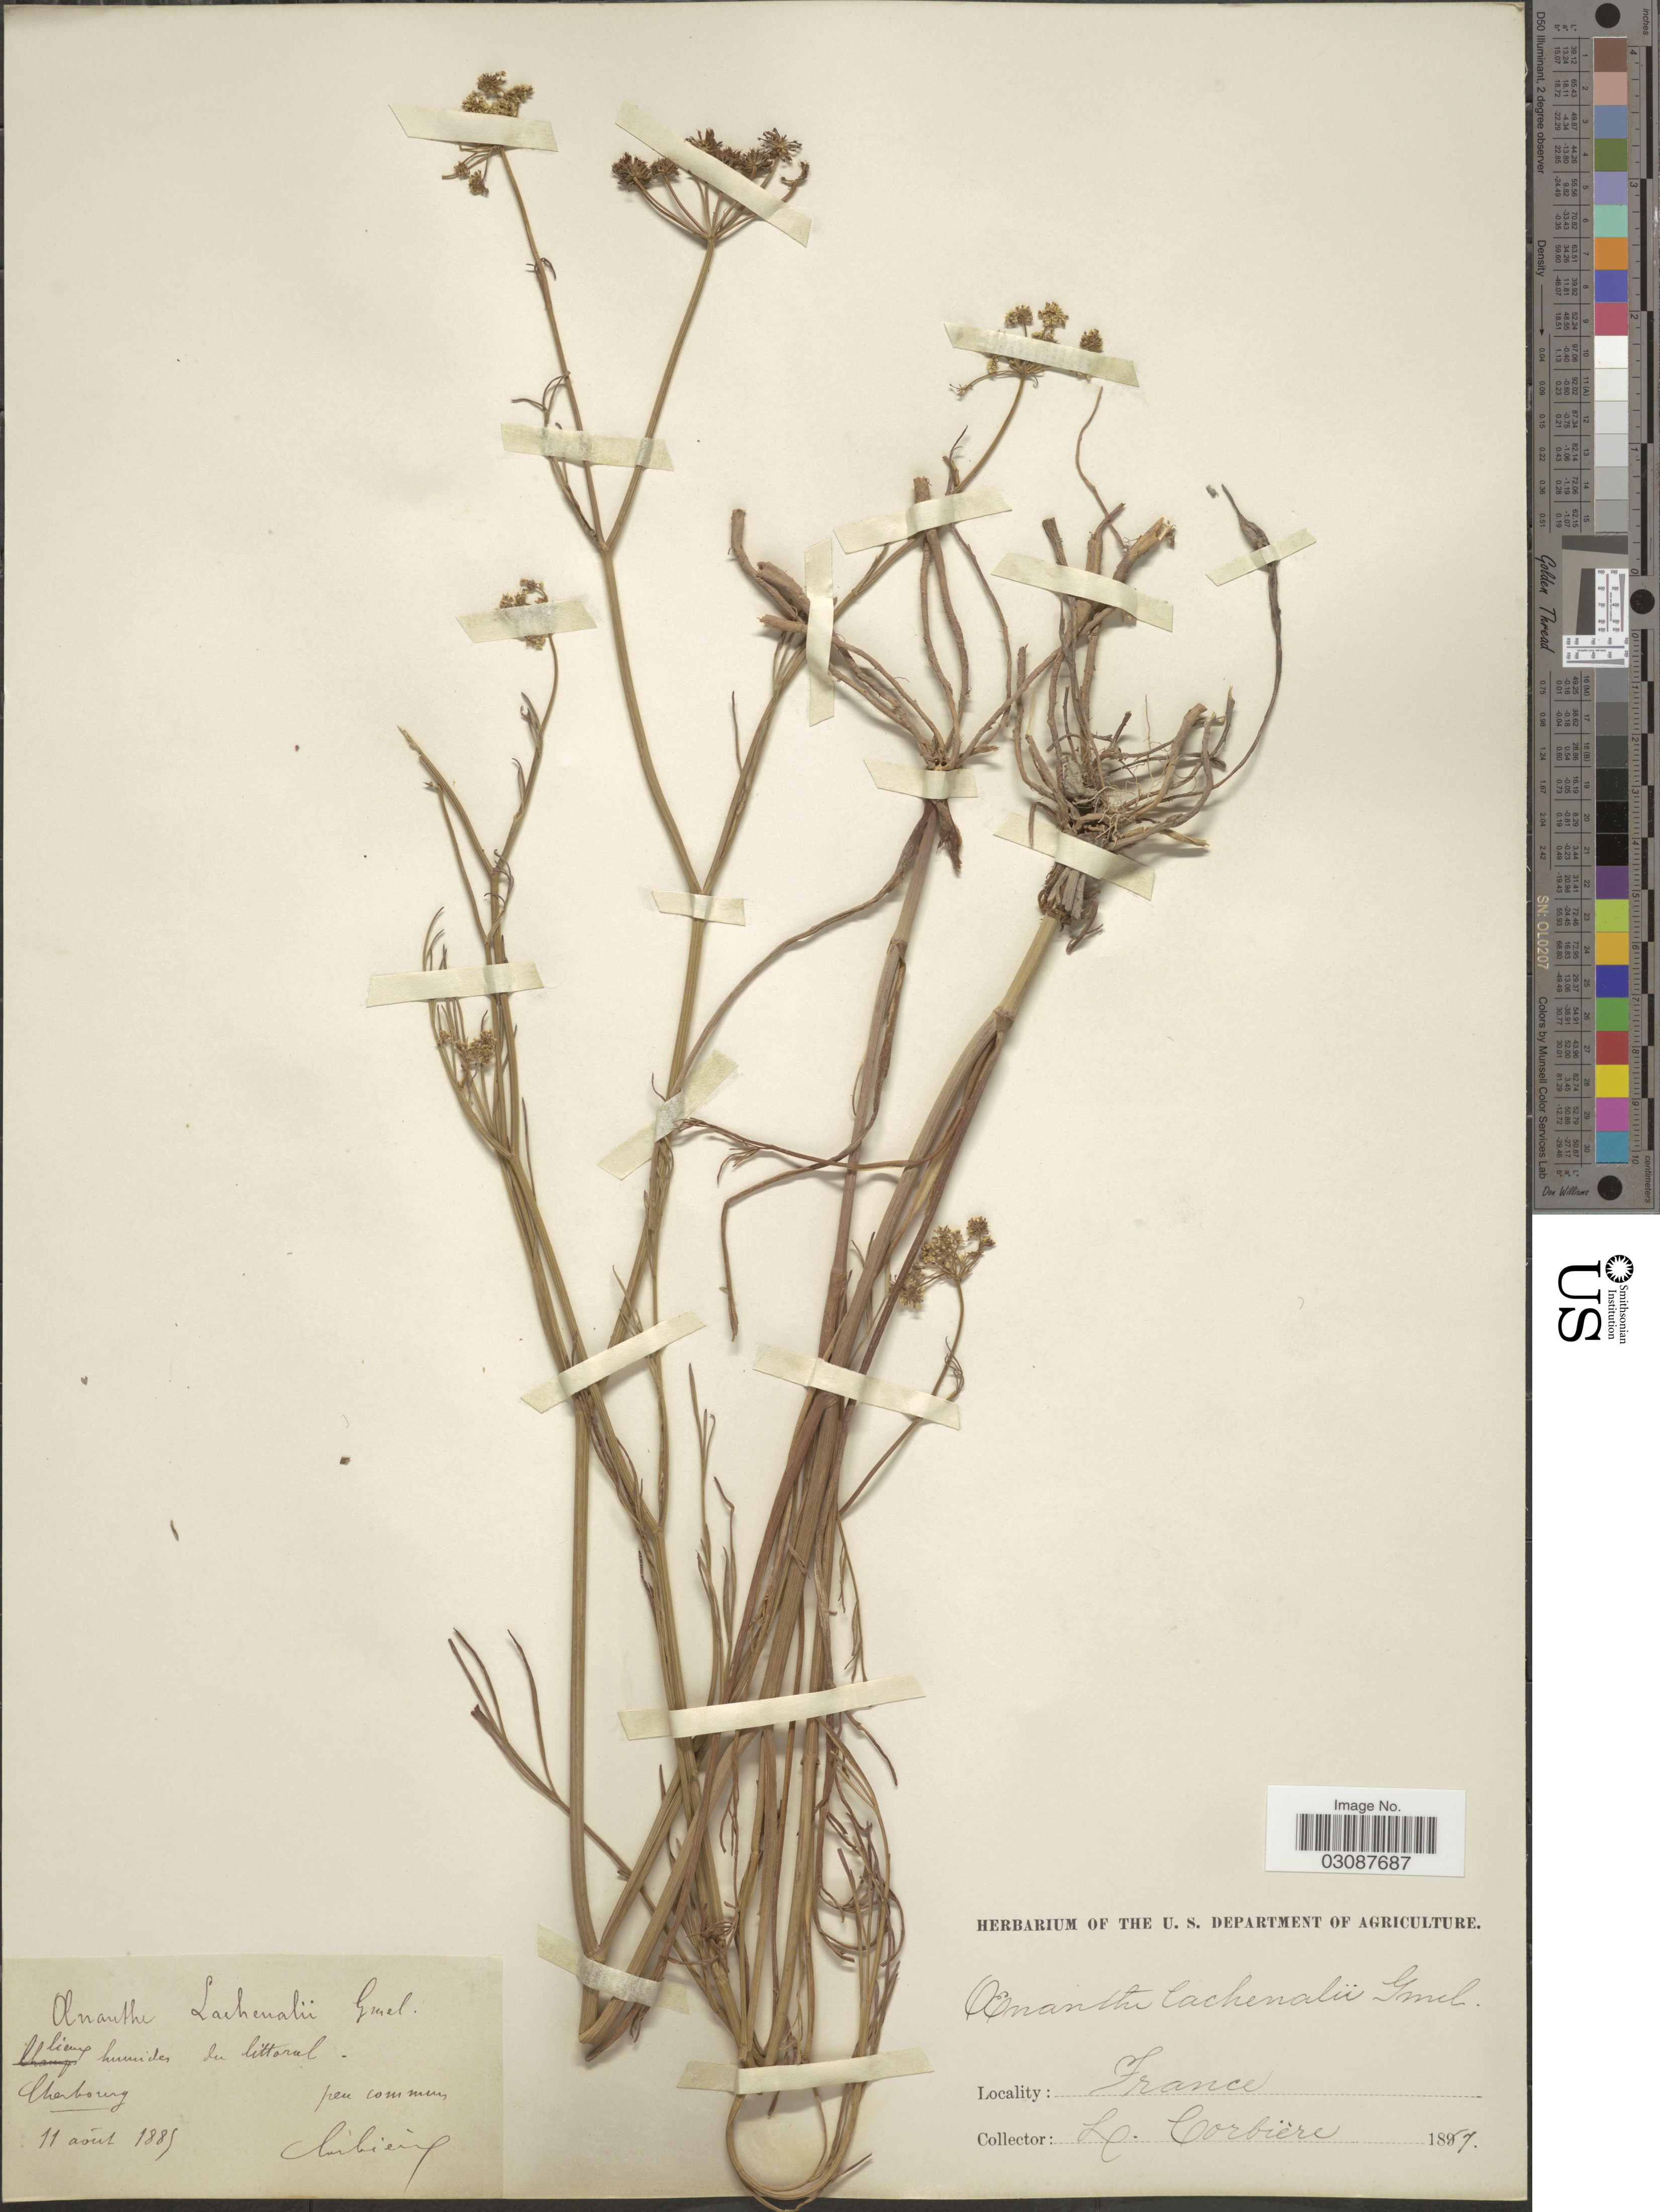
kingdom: Plantae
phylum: Tracheophyta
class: Magnoliopsida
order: Apiales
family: Apiaceae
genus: Oenanthe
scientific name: Oenanthe lachenalii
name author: C.C. Gmel.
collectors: L. Corbière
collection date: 1885-08-11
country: France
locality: Lieux humides du littoral, Cherbourg.